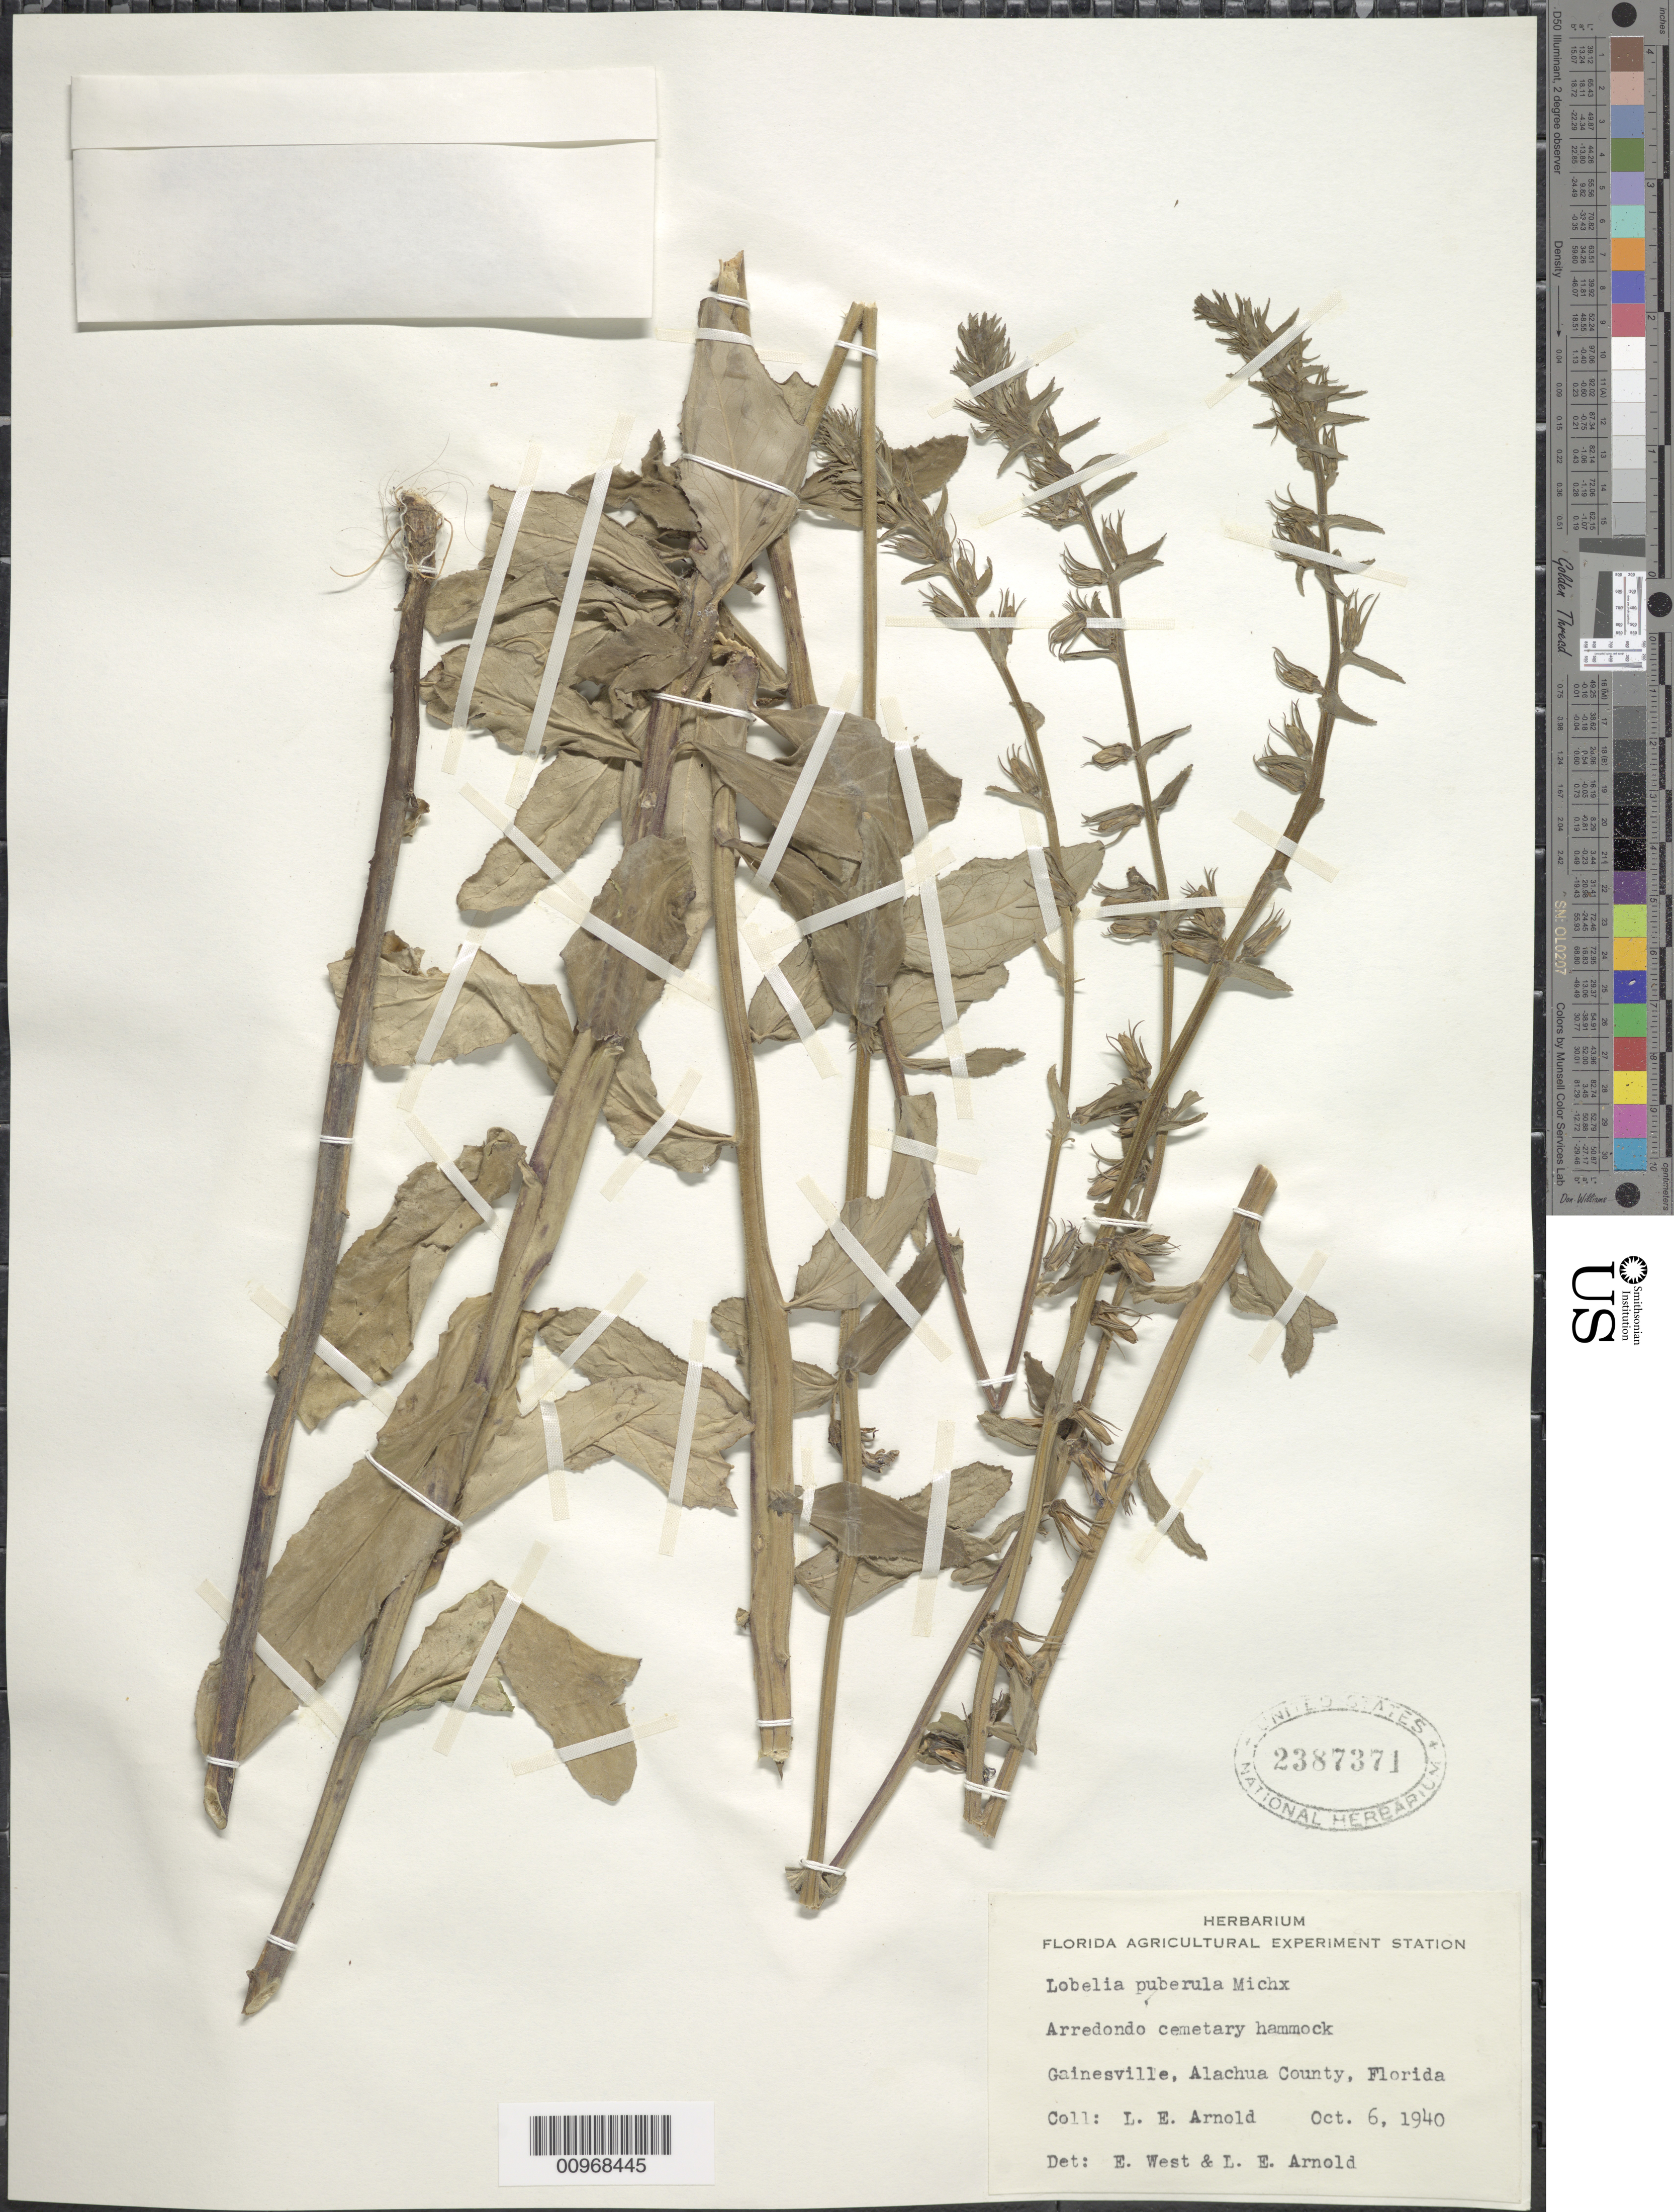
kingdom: Plantae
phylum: Tracheophyta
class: Magnoliopsida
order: Asterales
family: Campanulaceae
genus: Lobelia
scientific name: Lobelia puberula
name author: Michx.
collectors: L. E. Arnold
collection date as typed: Oct. 6, 1940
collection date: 1940-10-06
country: United States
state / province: Florida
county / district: Alachua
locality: Arredondo cemetary, Gainesville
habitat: hammock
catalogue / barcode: US 2387371